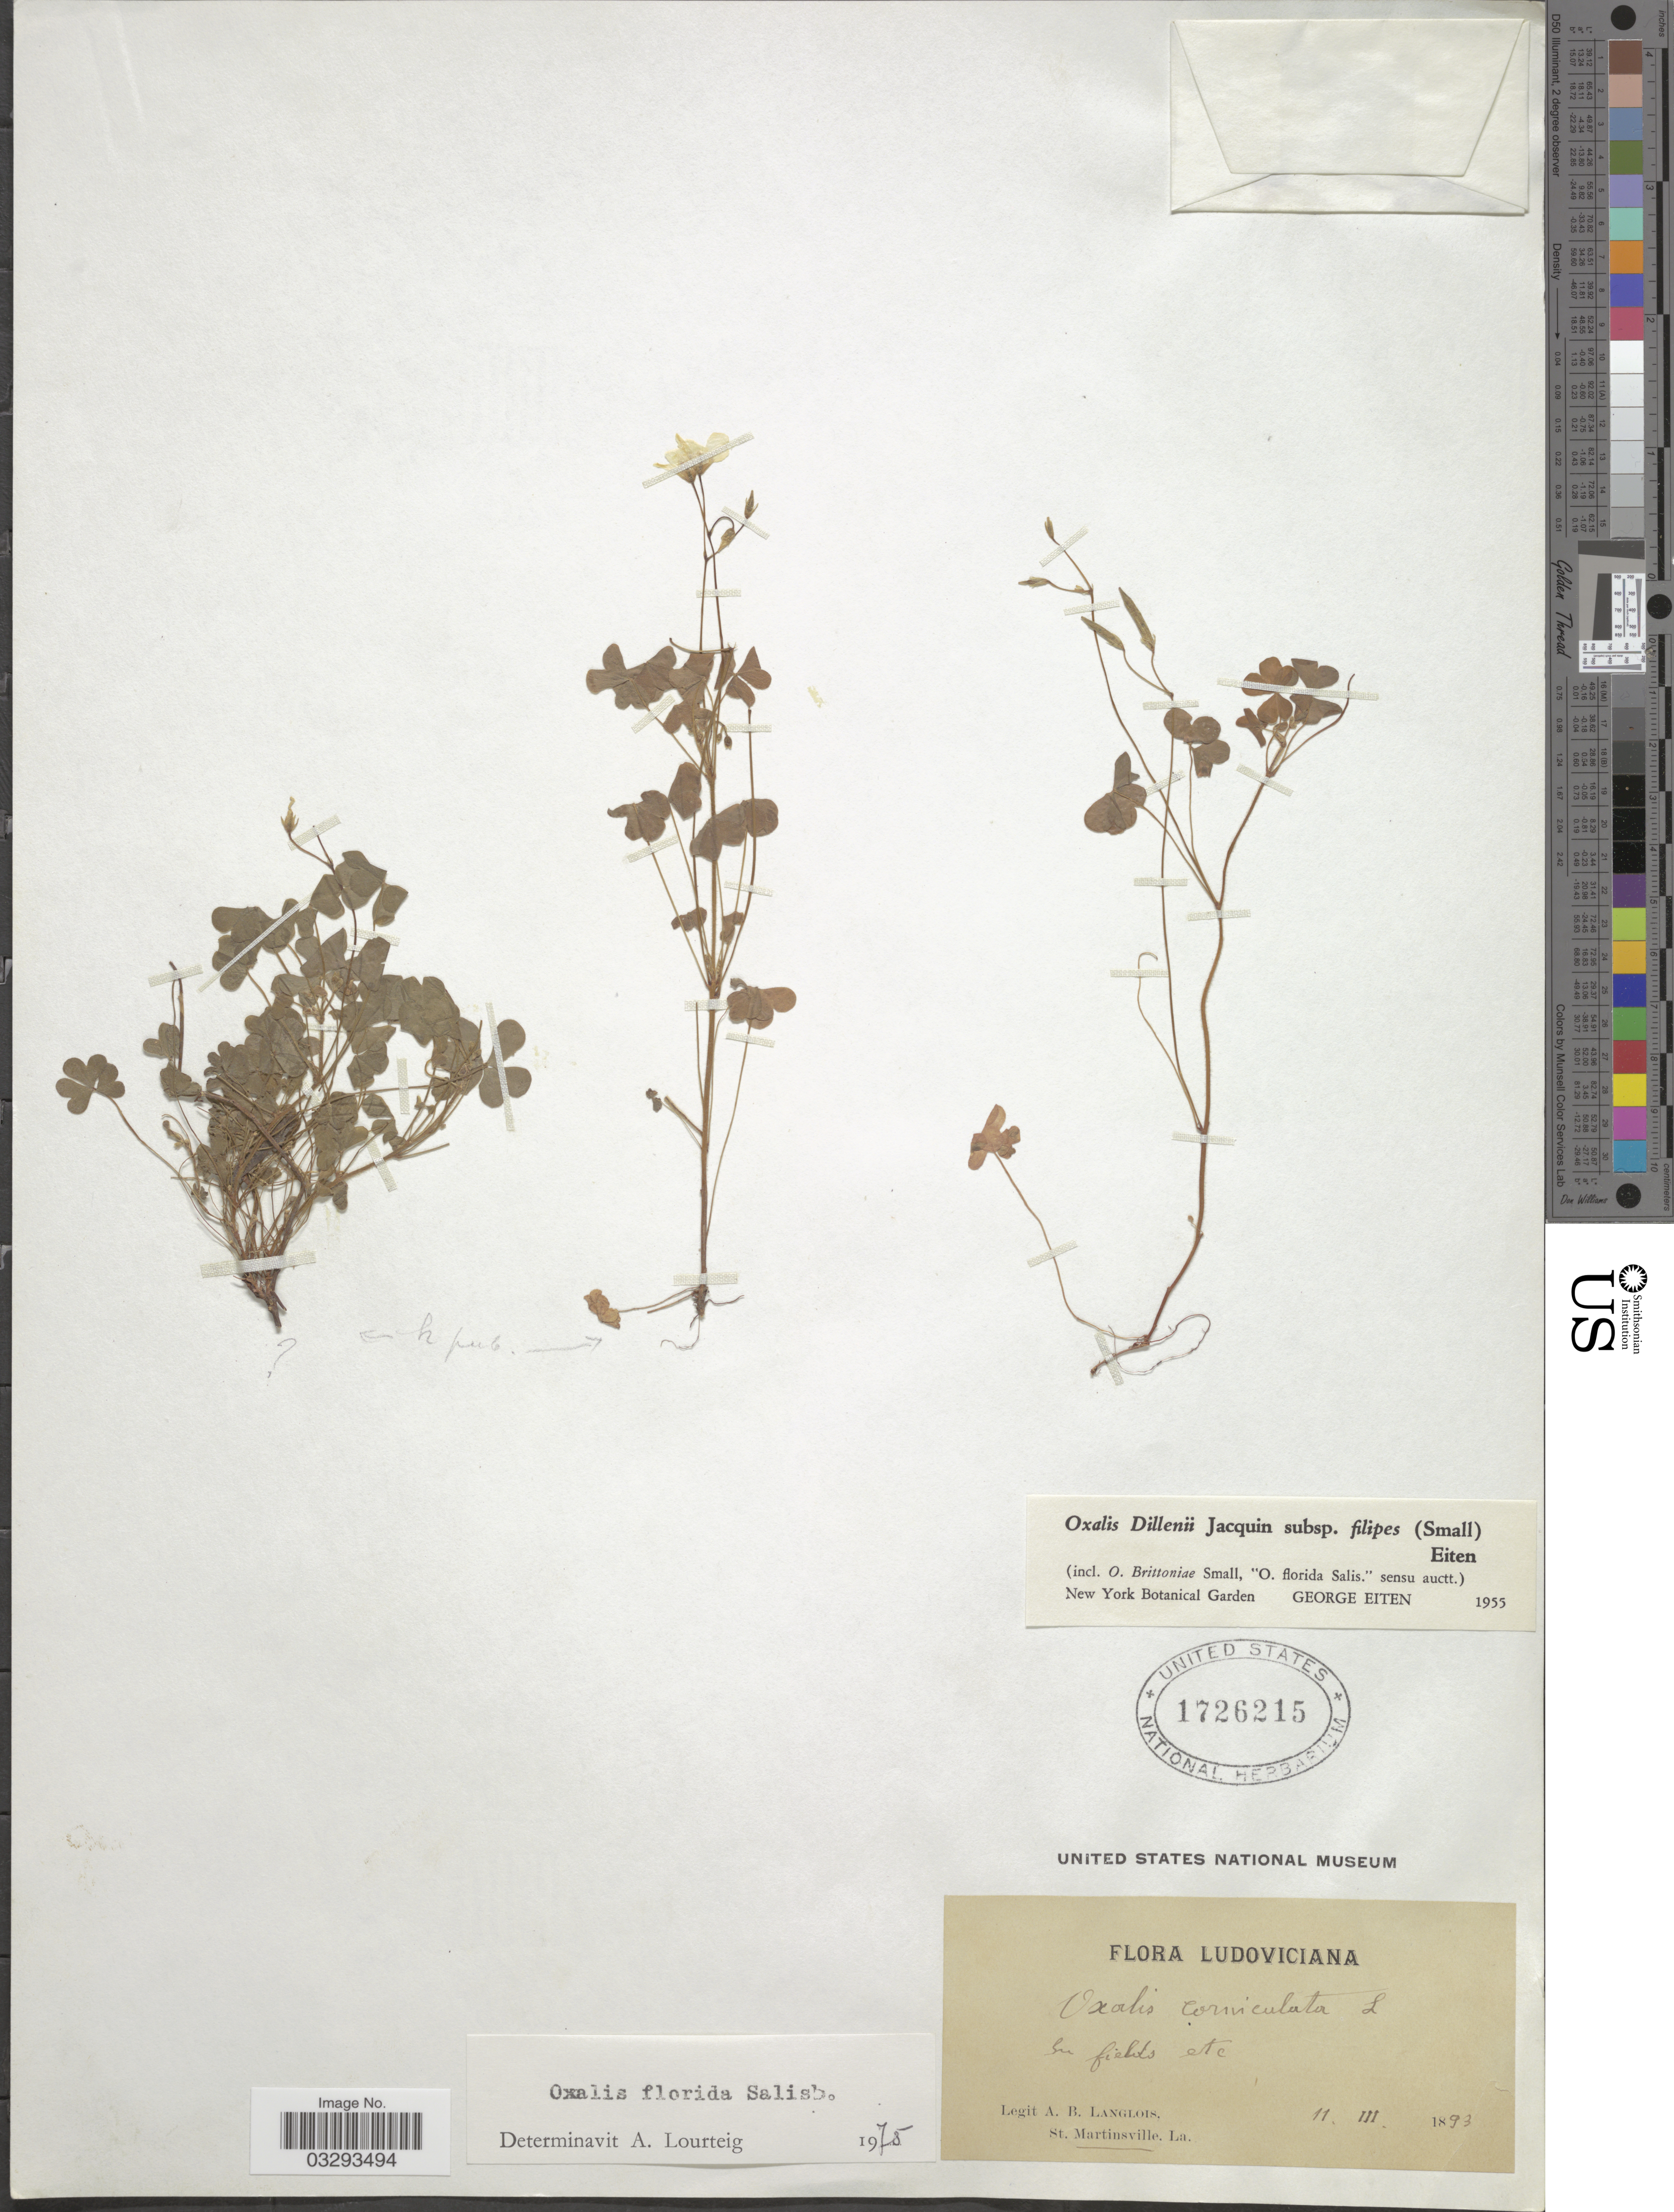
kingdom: Plantae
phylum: Tracheophyta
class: Magnoliopsida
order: Oxalidales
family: Oxalidaceae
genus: Oxalis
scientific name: Oxalis florida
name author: Salisb.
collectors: A. Langlois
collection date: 1893-03-11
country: United States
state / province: Louisiana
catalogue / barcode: US 1726215